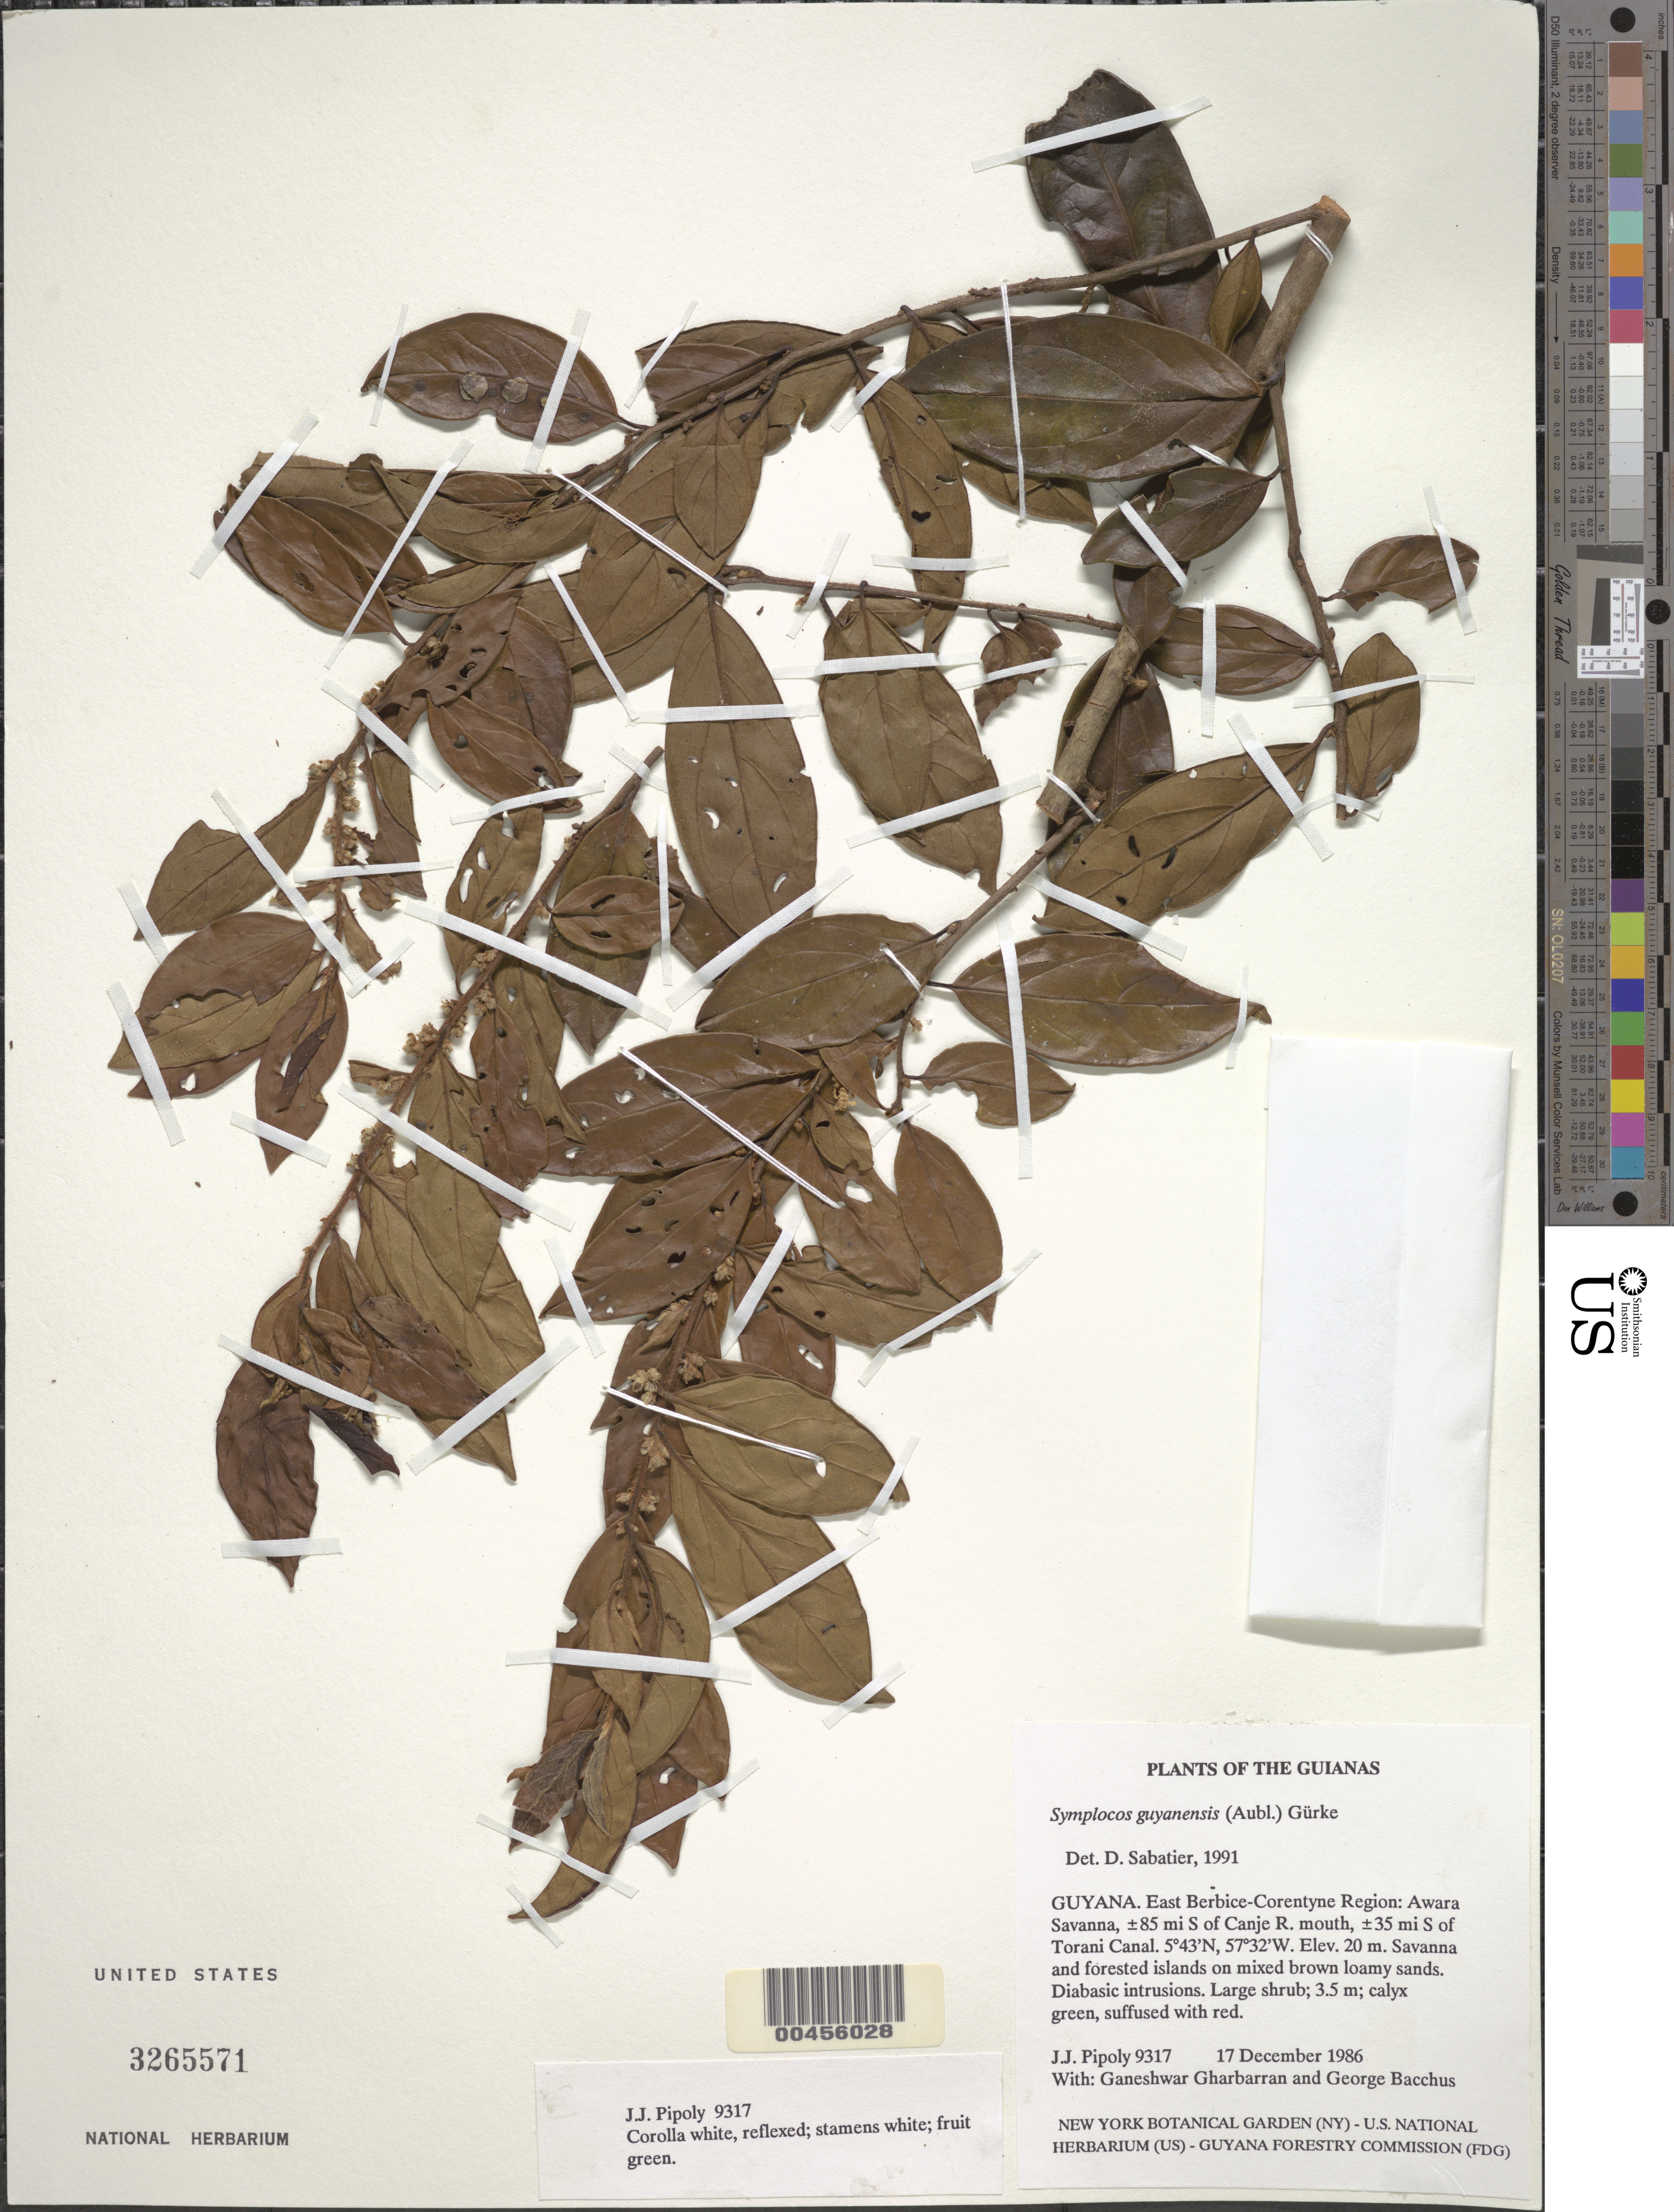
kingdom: Plantae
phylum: Tracheophyta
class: Magnoliopsida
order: Ericales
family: Symplocaceae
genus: Symplocos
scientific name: Symplocos guianensis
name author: (Aubl.) Gürke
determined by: Sabatier, D.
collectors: J. J. Pipoly, G. Gharbarran & G. Bacchus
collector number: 9317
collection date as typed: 17 December 1986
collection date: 1986-12-17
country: Guyana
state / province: E. Berbice-Corentyne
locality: Awara Savanna, ±85 mi S of Canje R. mouth, ±35 mi S of Torani Canal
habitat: Savanna and forested islands on mixed brown loamy sands. Diabasic intrusions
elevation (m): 20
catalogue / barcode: US 3265571